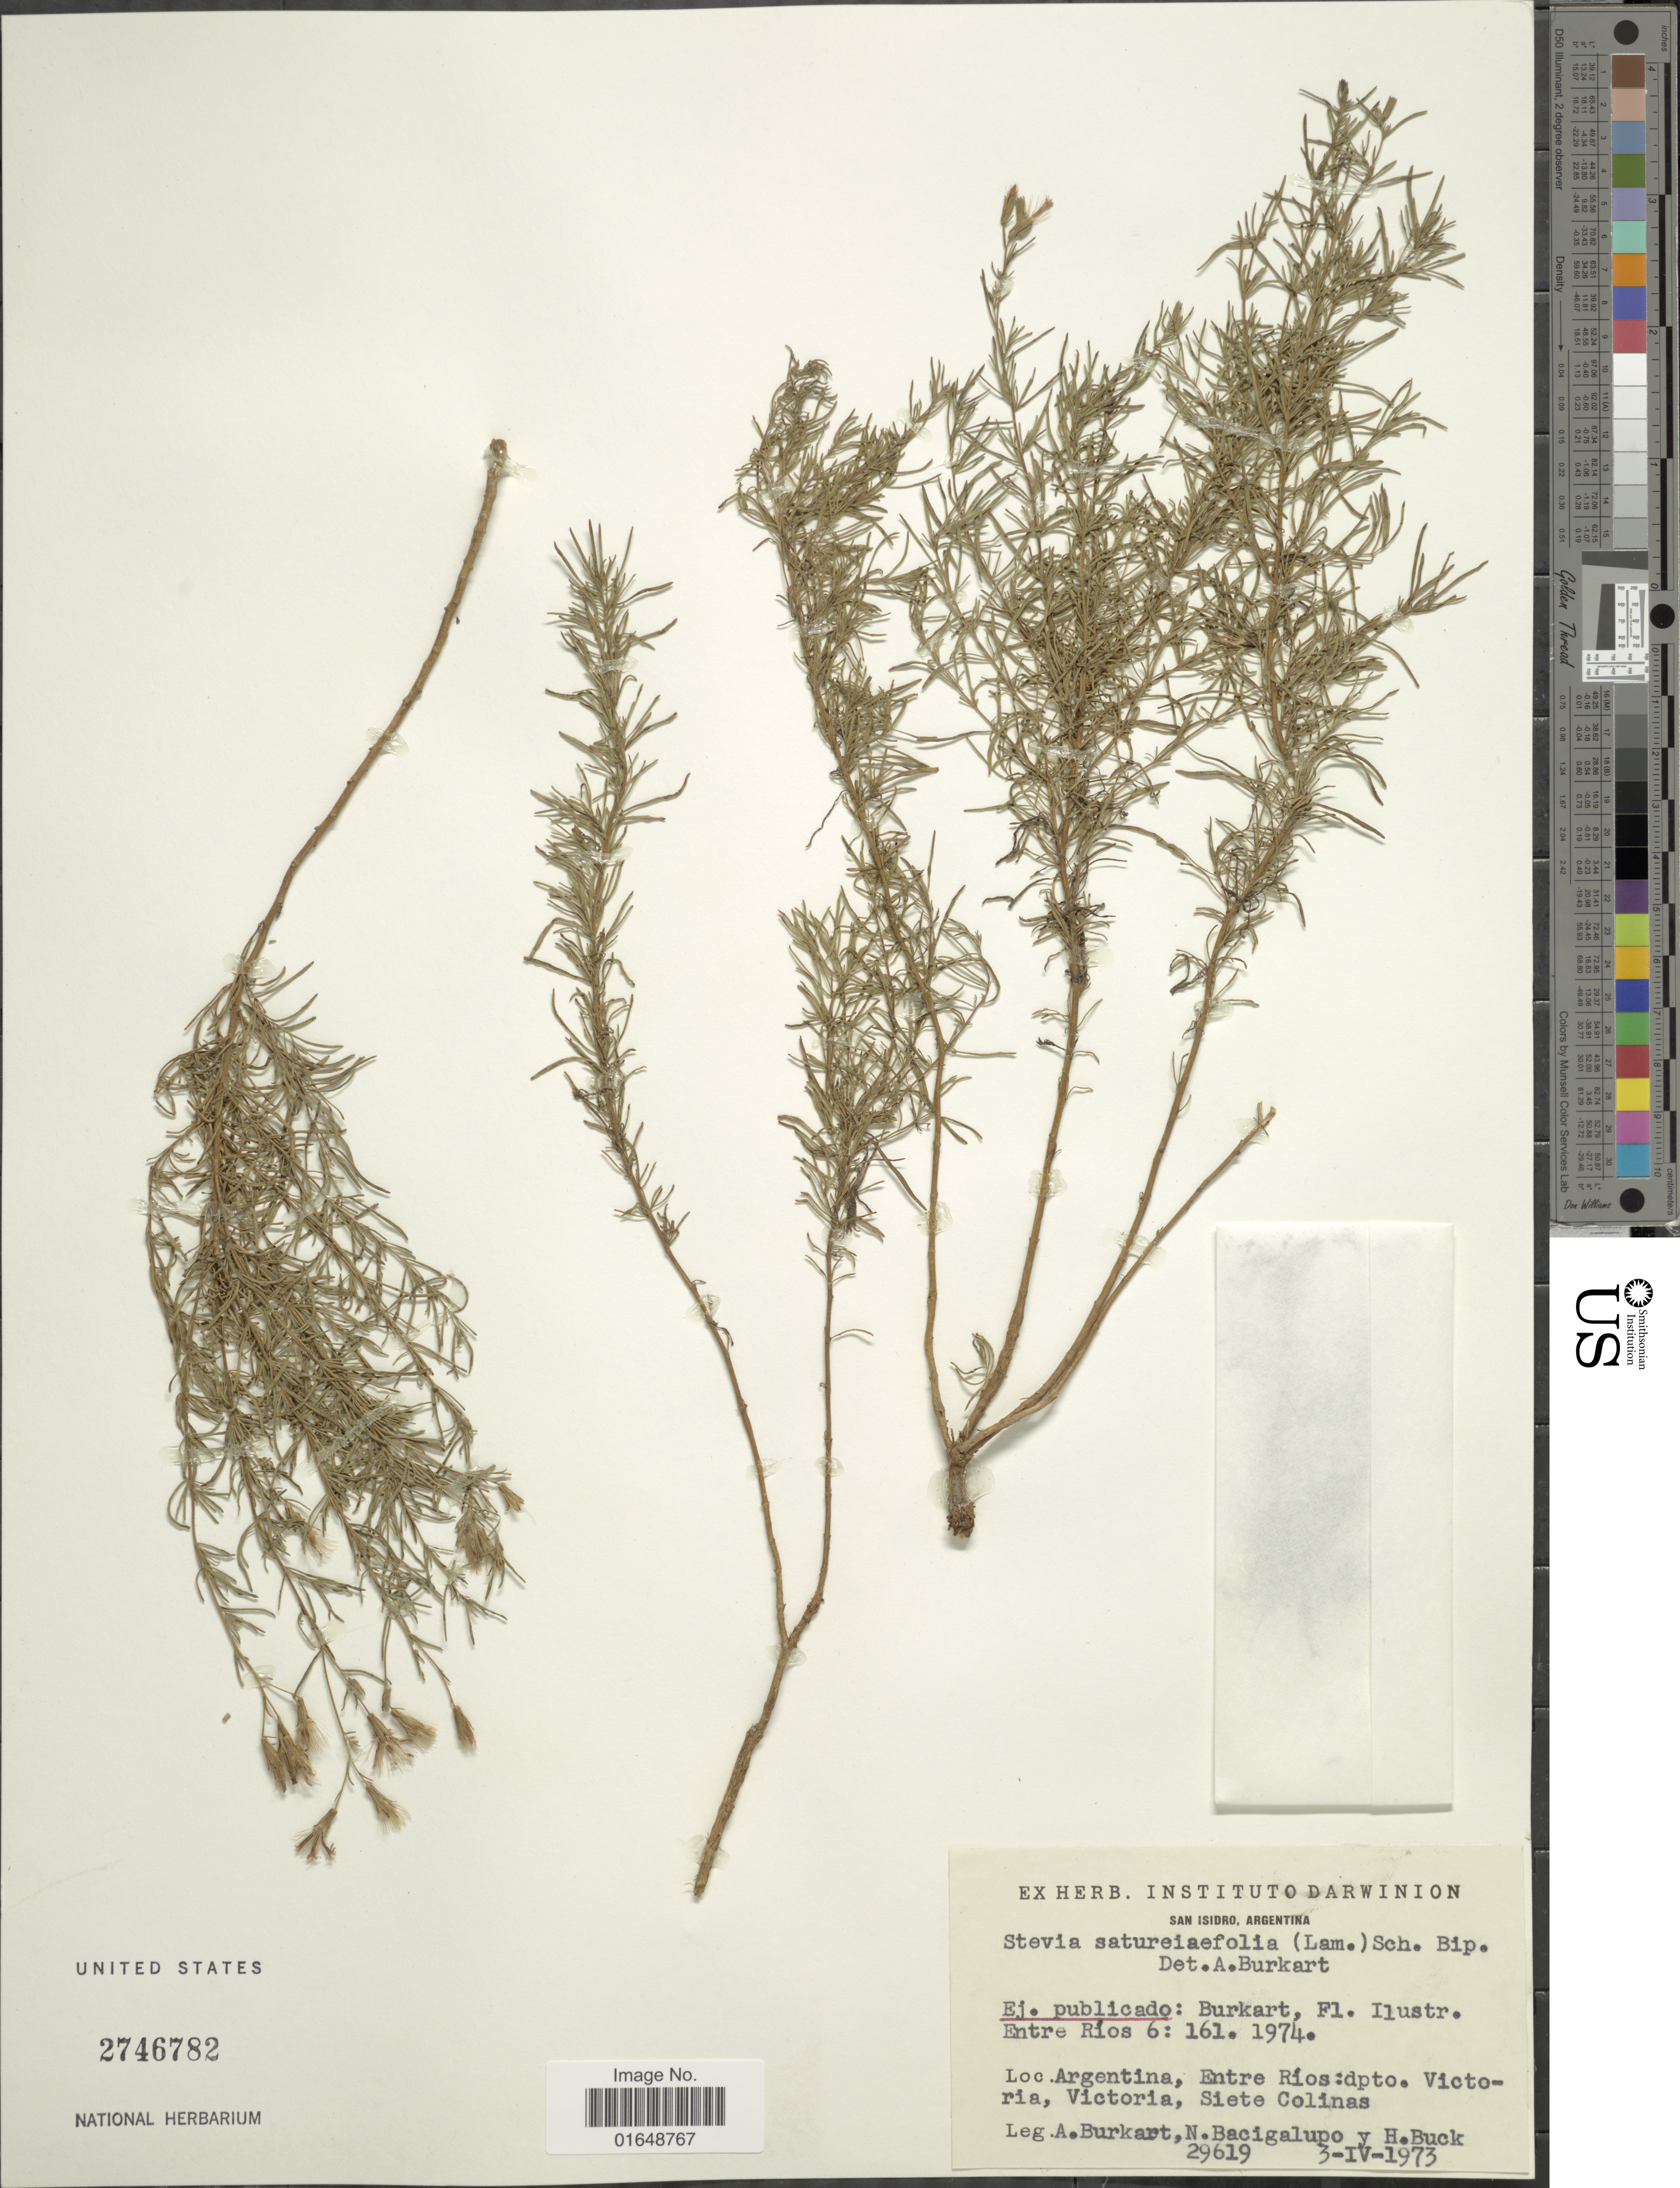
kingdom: Plantae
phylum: Tracheophyta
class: Magnoliopsida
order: Asterales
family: Asteraceae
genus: Stevia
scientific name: Stevia satureifolia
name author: (Lam.) Cav.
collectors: A. E. Burkart, N. M. Bacigalupo & H. Buck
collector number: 29619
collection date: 1973-04-03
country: Argentina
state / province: Entre Rios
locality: Argentina, Entre Ríos: dpto. Victoria, Victoria, Siete Colinas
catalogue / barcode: US 2746782